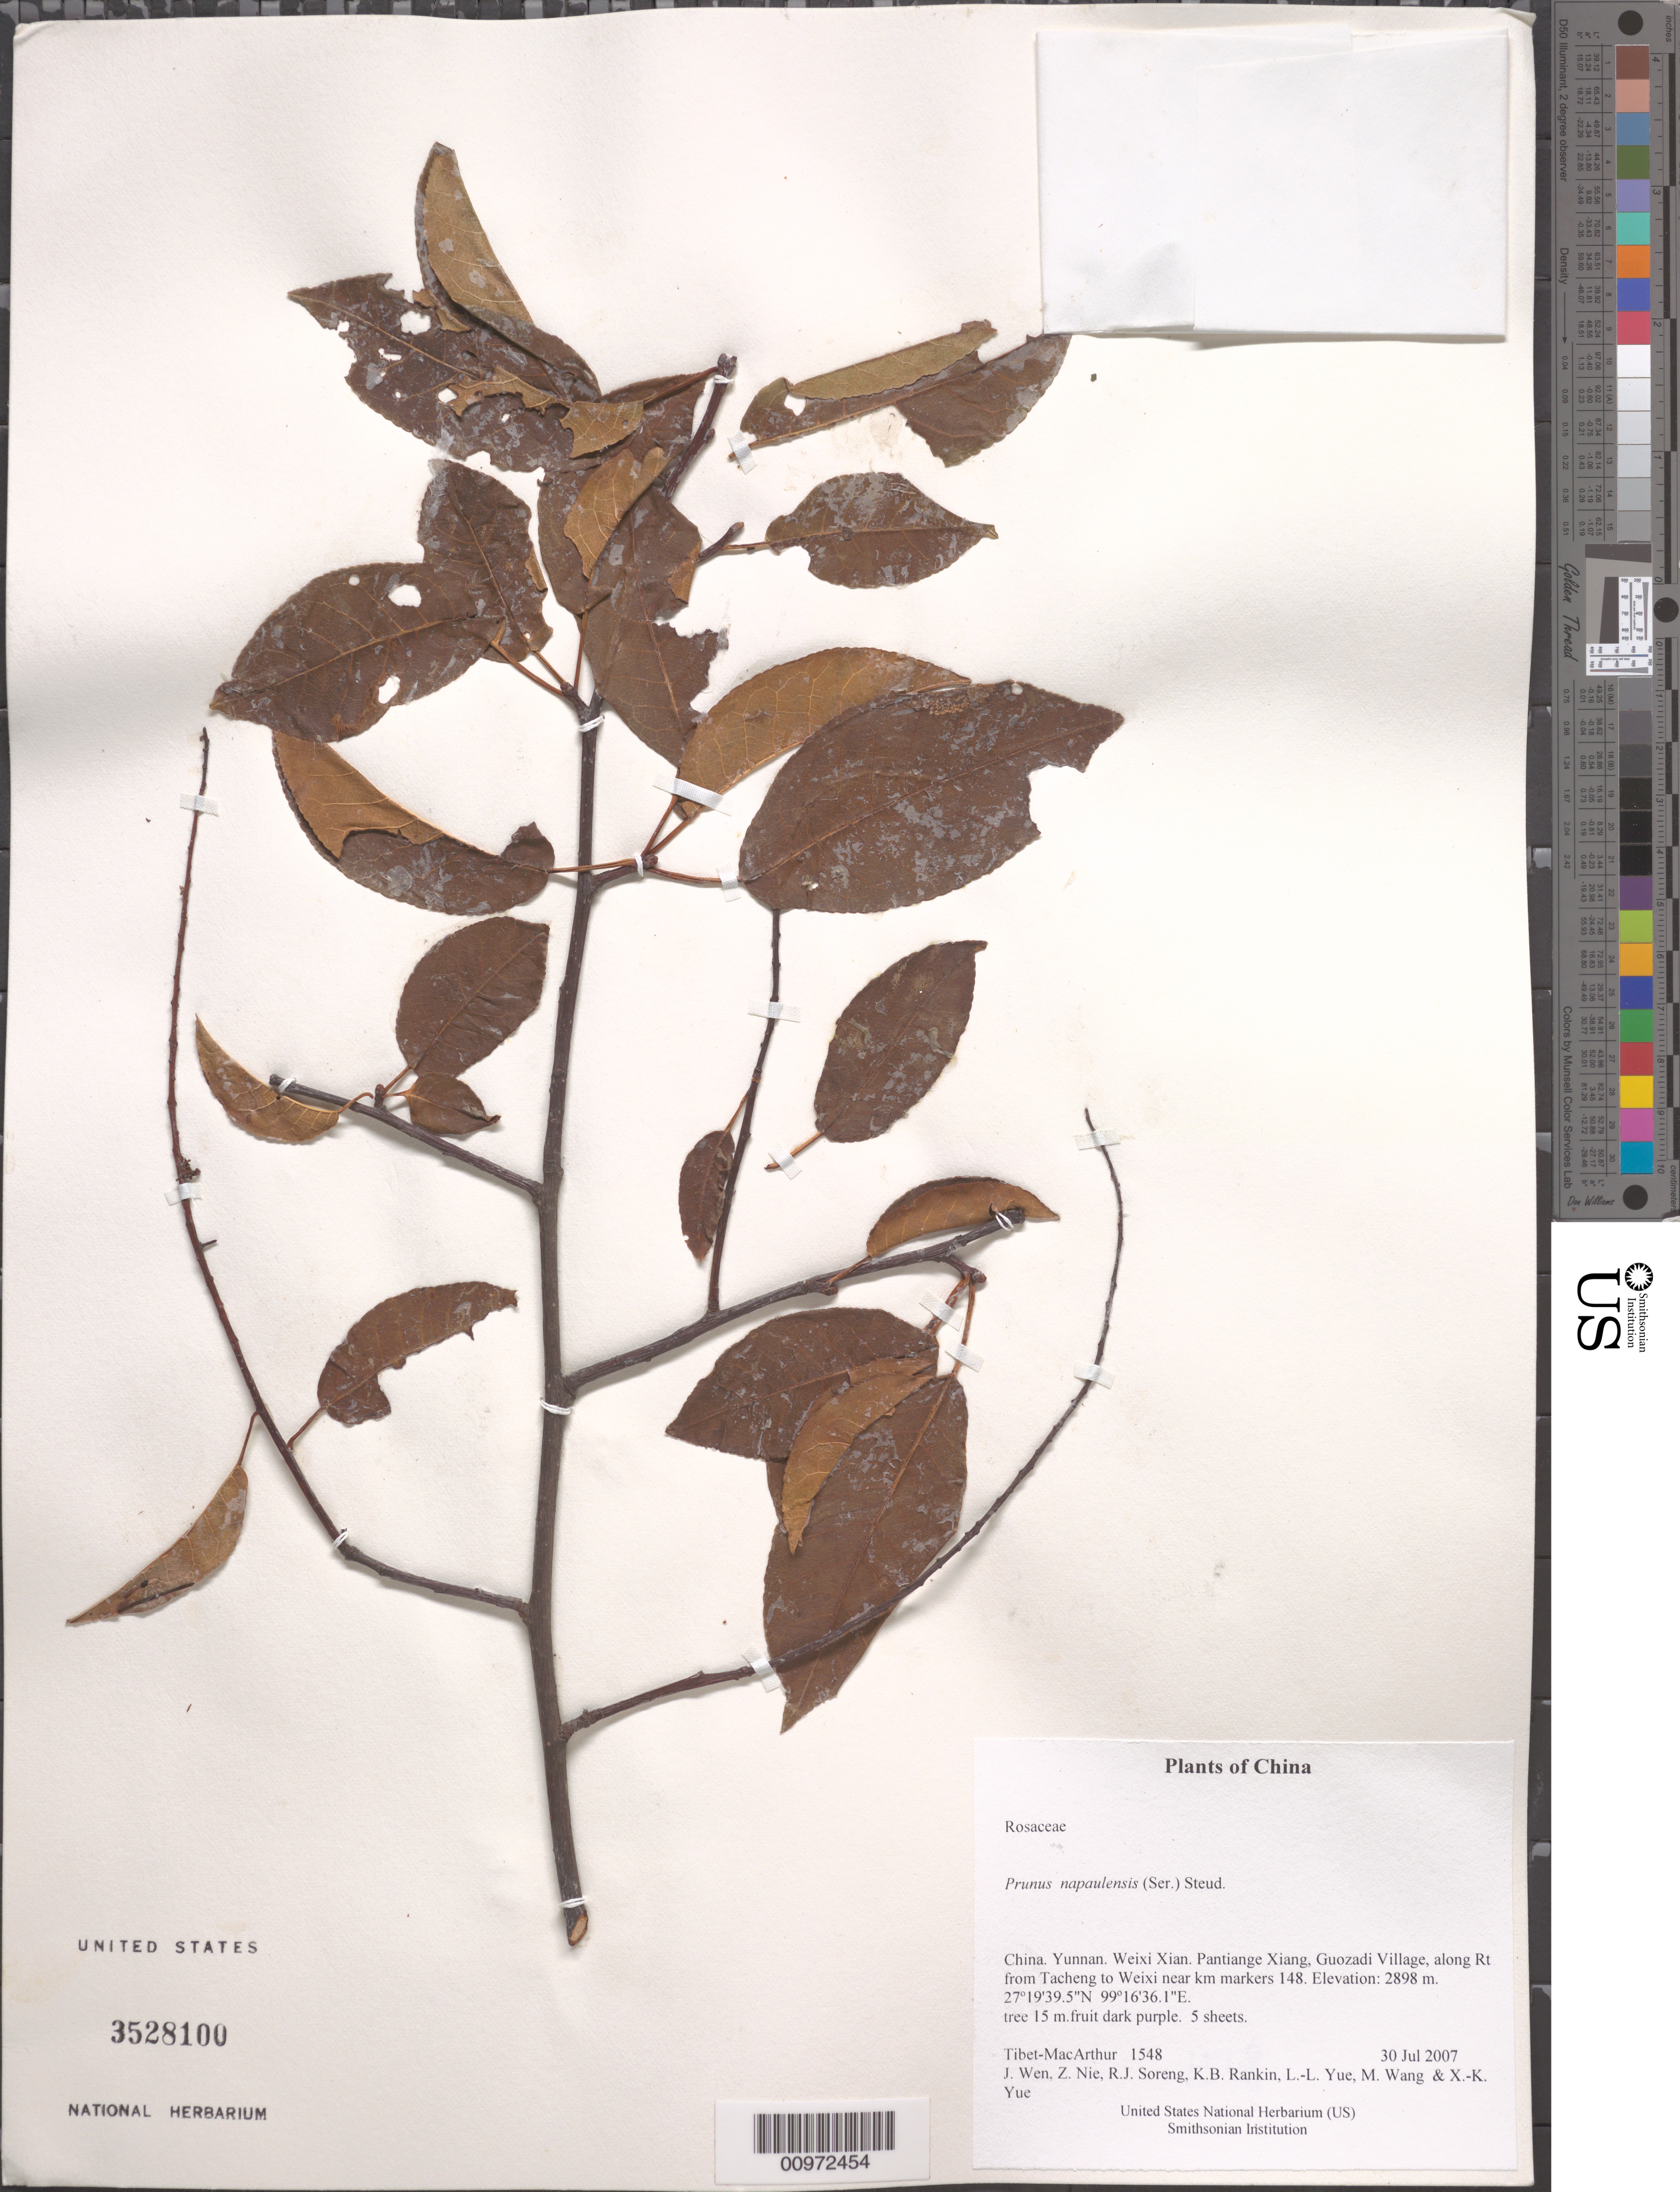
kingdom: Plantae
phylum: Tracheophyta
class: Magnoliopsida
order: Rosales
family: Rosaceae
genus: Prunus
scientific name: Prunus napaulensis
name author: (Ser.) Steud.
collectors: Tibet-MacArthur, J. Wen, Z. Nie, R. J. Soreng, K. Rankin, L. Yue, M. Wang & X. Yue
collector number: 1548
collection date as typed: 30 Jul 2007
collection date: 2007-07-30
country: China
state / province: Yunnan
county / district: Weixi Xian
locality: Pantiange Xiang, Guozadi Village, along Rt from Tacheng to Weixi near km markers 148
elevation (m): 2898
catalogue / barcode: US 3528100